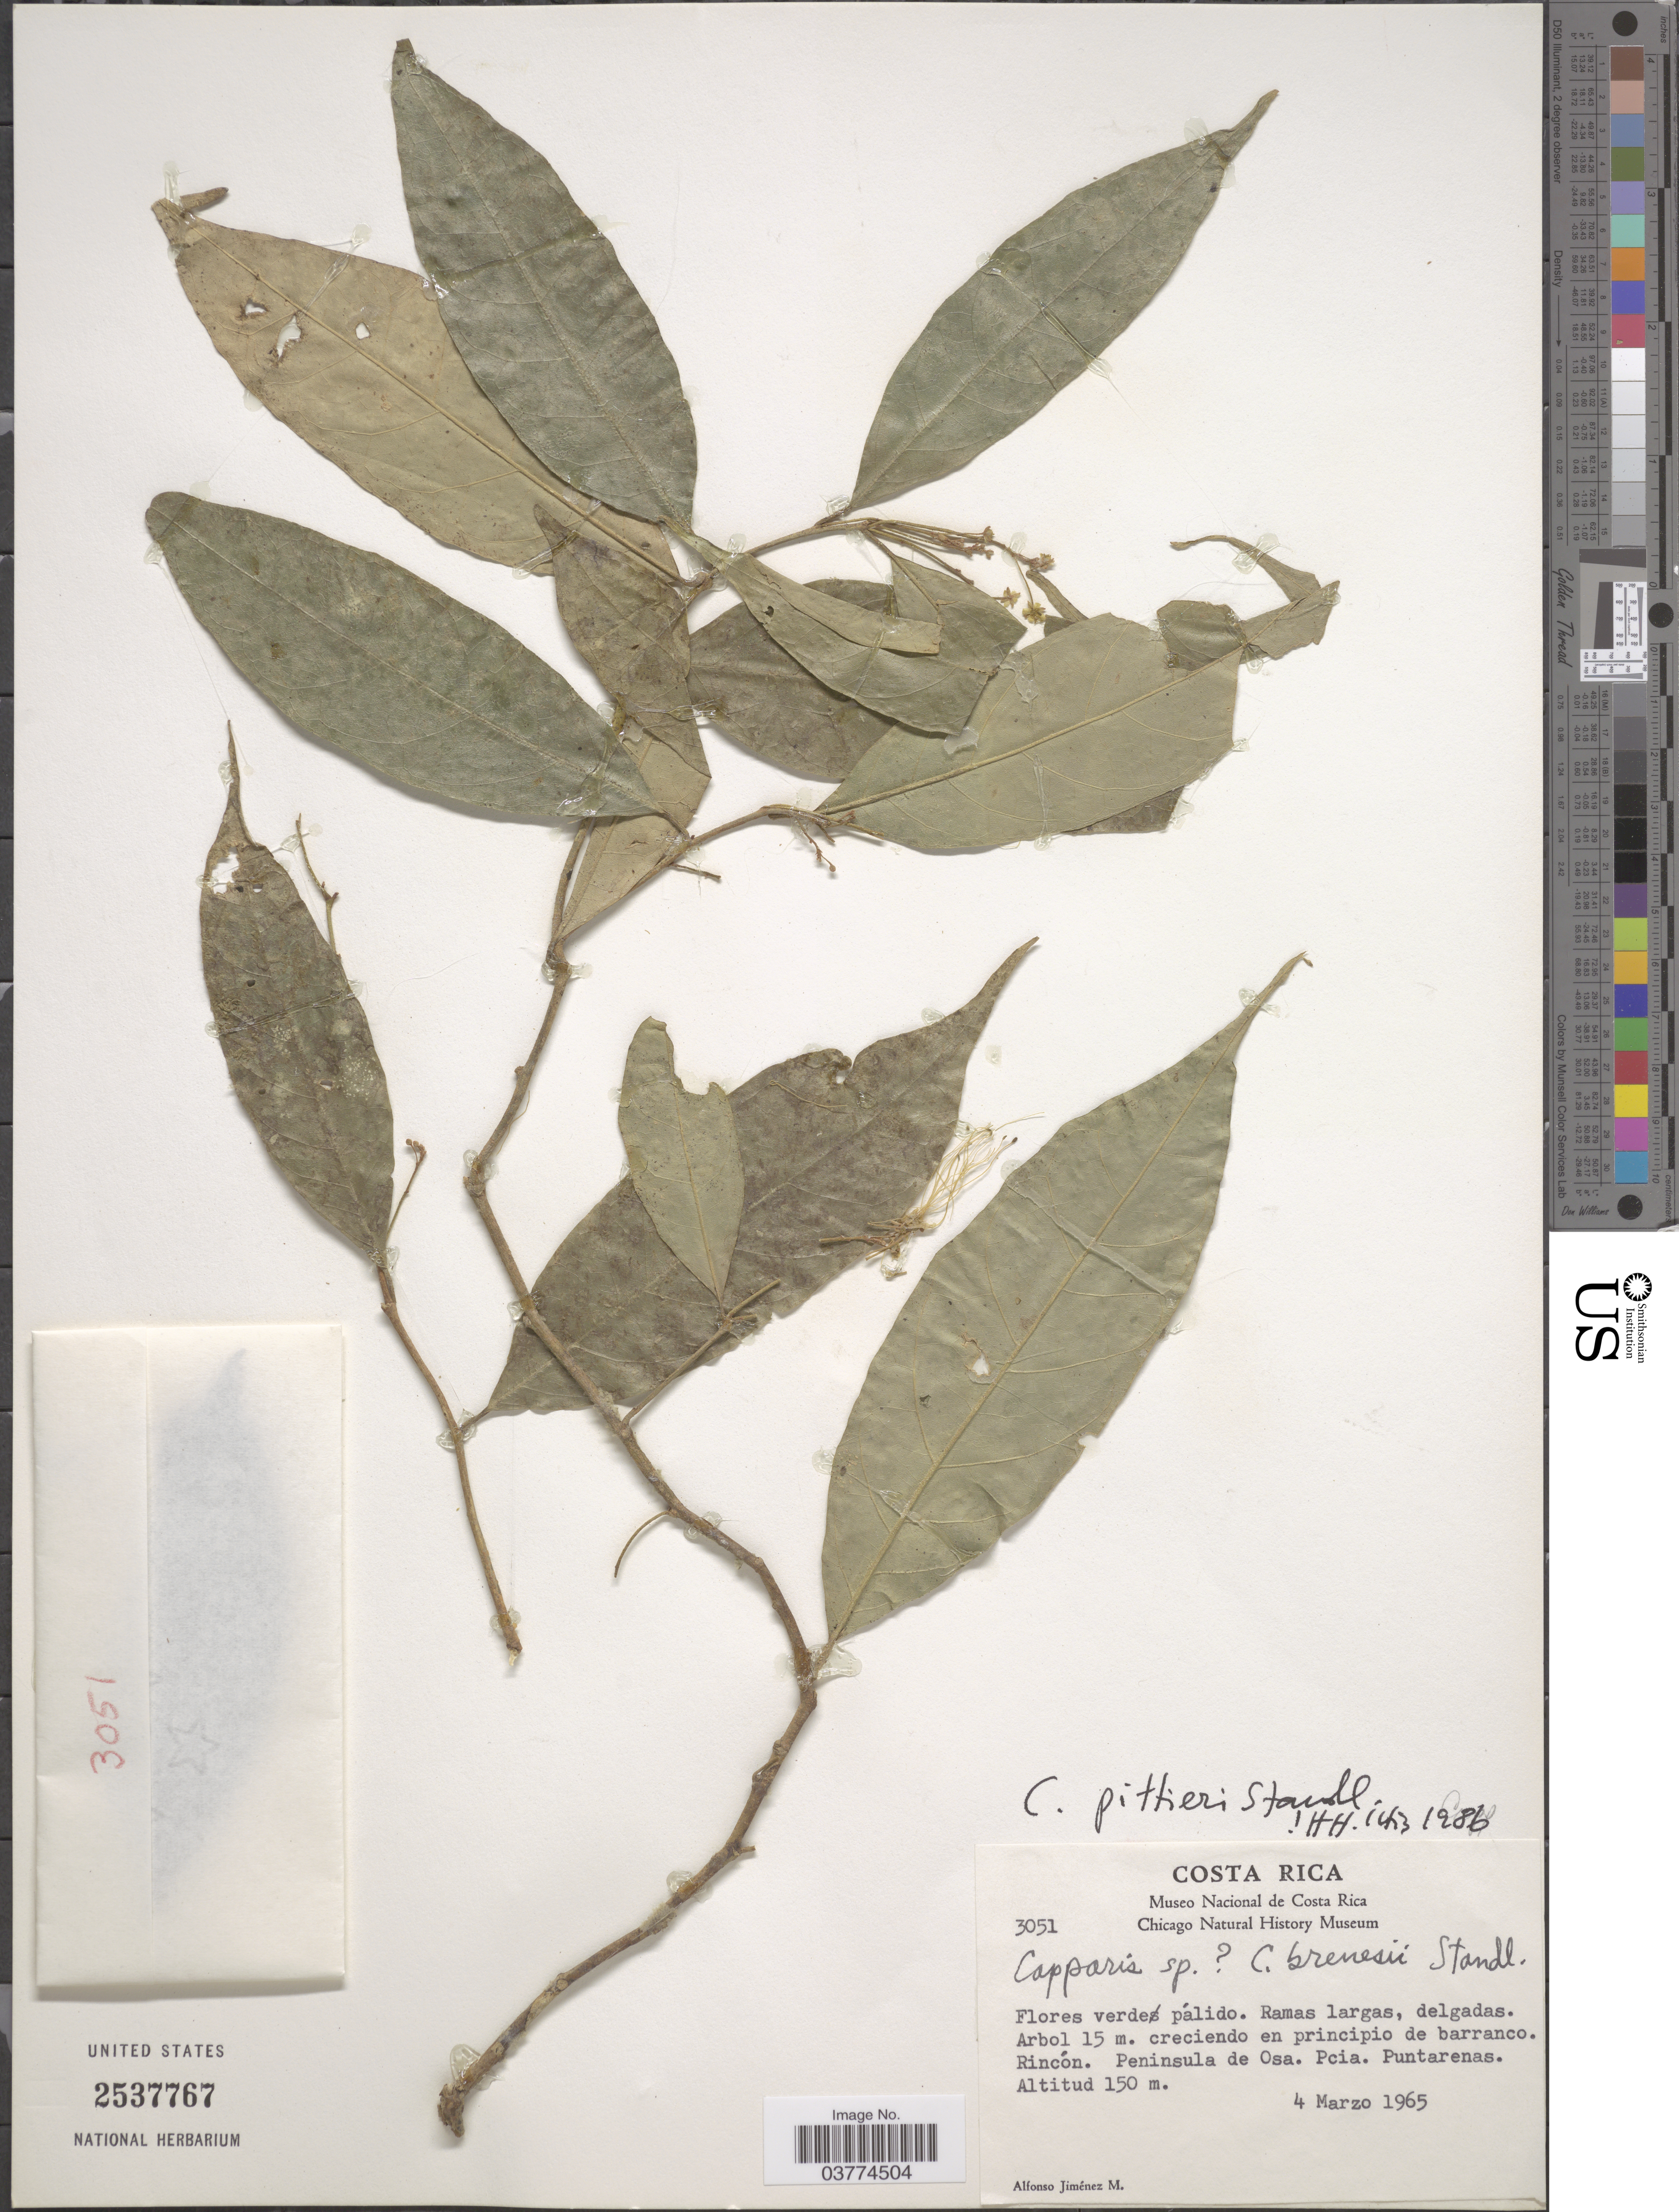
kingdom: Plantae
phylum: Tracheophyta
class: Magnoliopsida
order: Brassicales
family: Capparaceae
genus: Preslianthus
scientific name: Preslianthus pittieri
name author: (Standl.) Cornejo & Iltis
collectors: A. Jimenez M.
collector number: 3051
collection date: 1965-03-04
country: Costa Rica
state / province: Puntarenas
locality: Rincón. Peninsula de Osa. Pcia. Puntarenas.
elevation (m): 150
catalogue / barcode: US 2537767